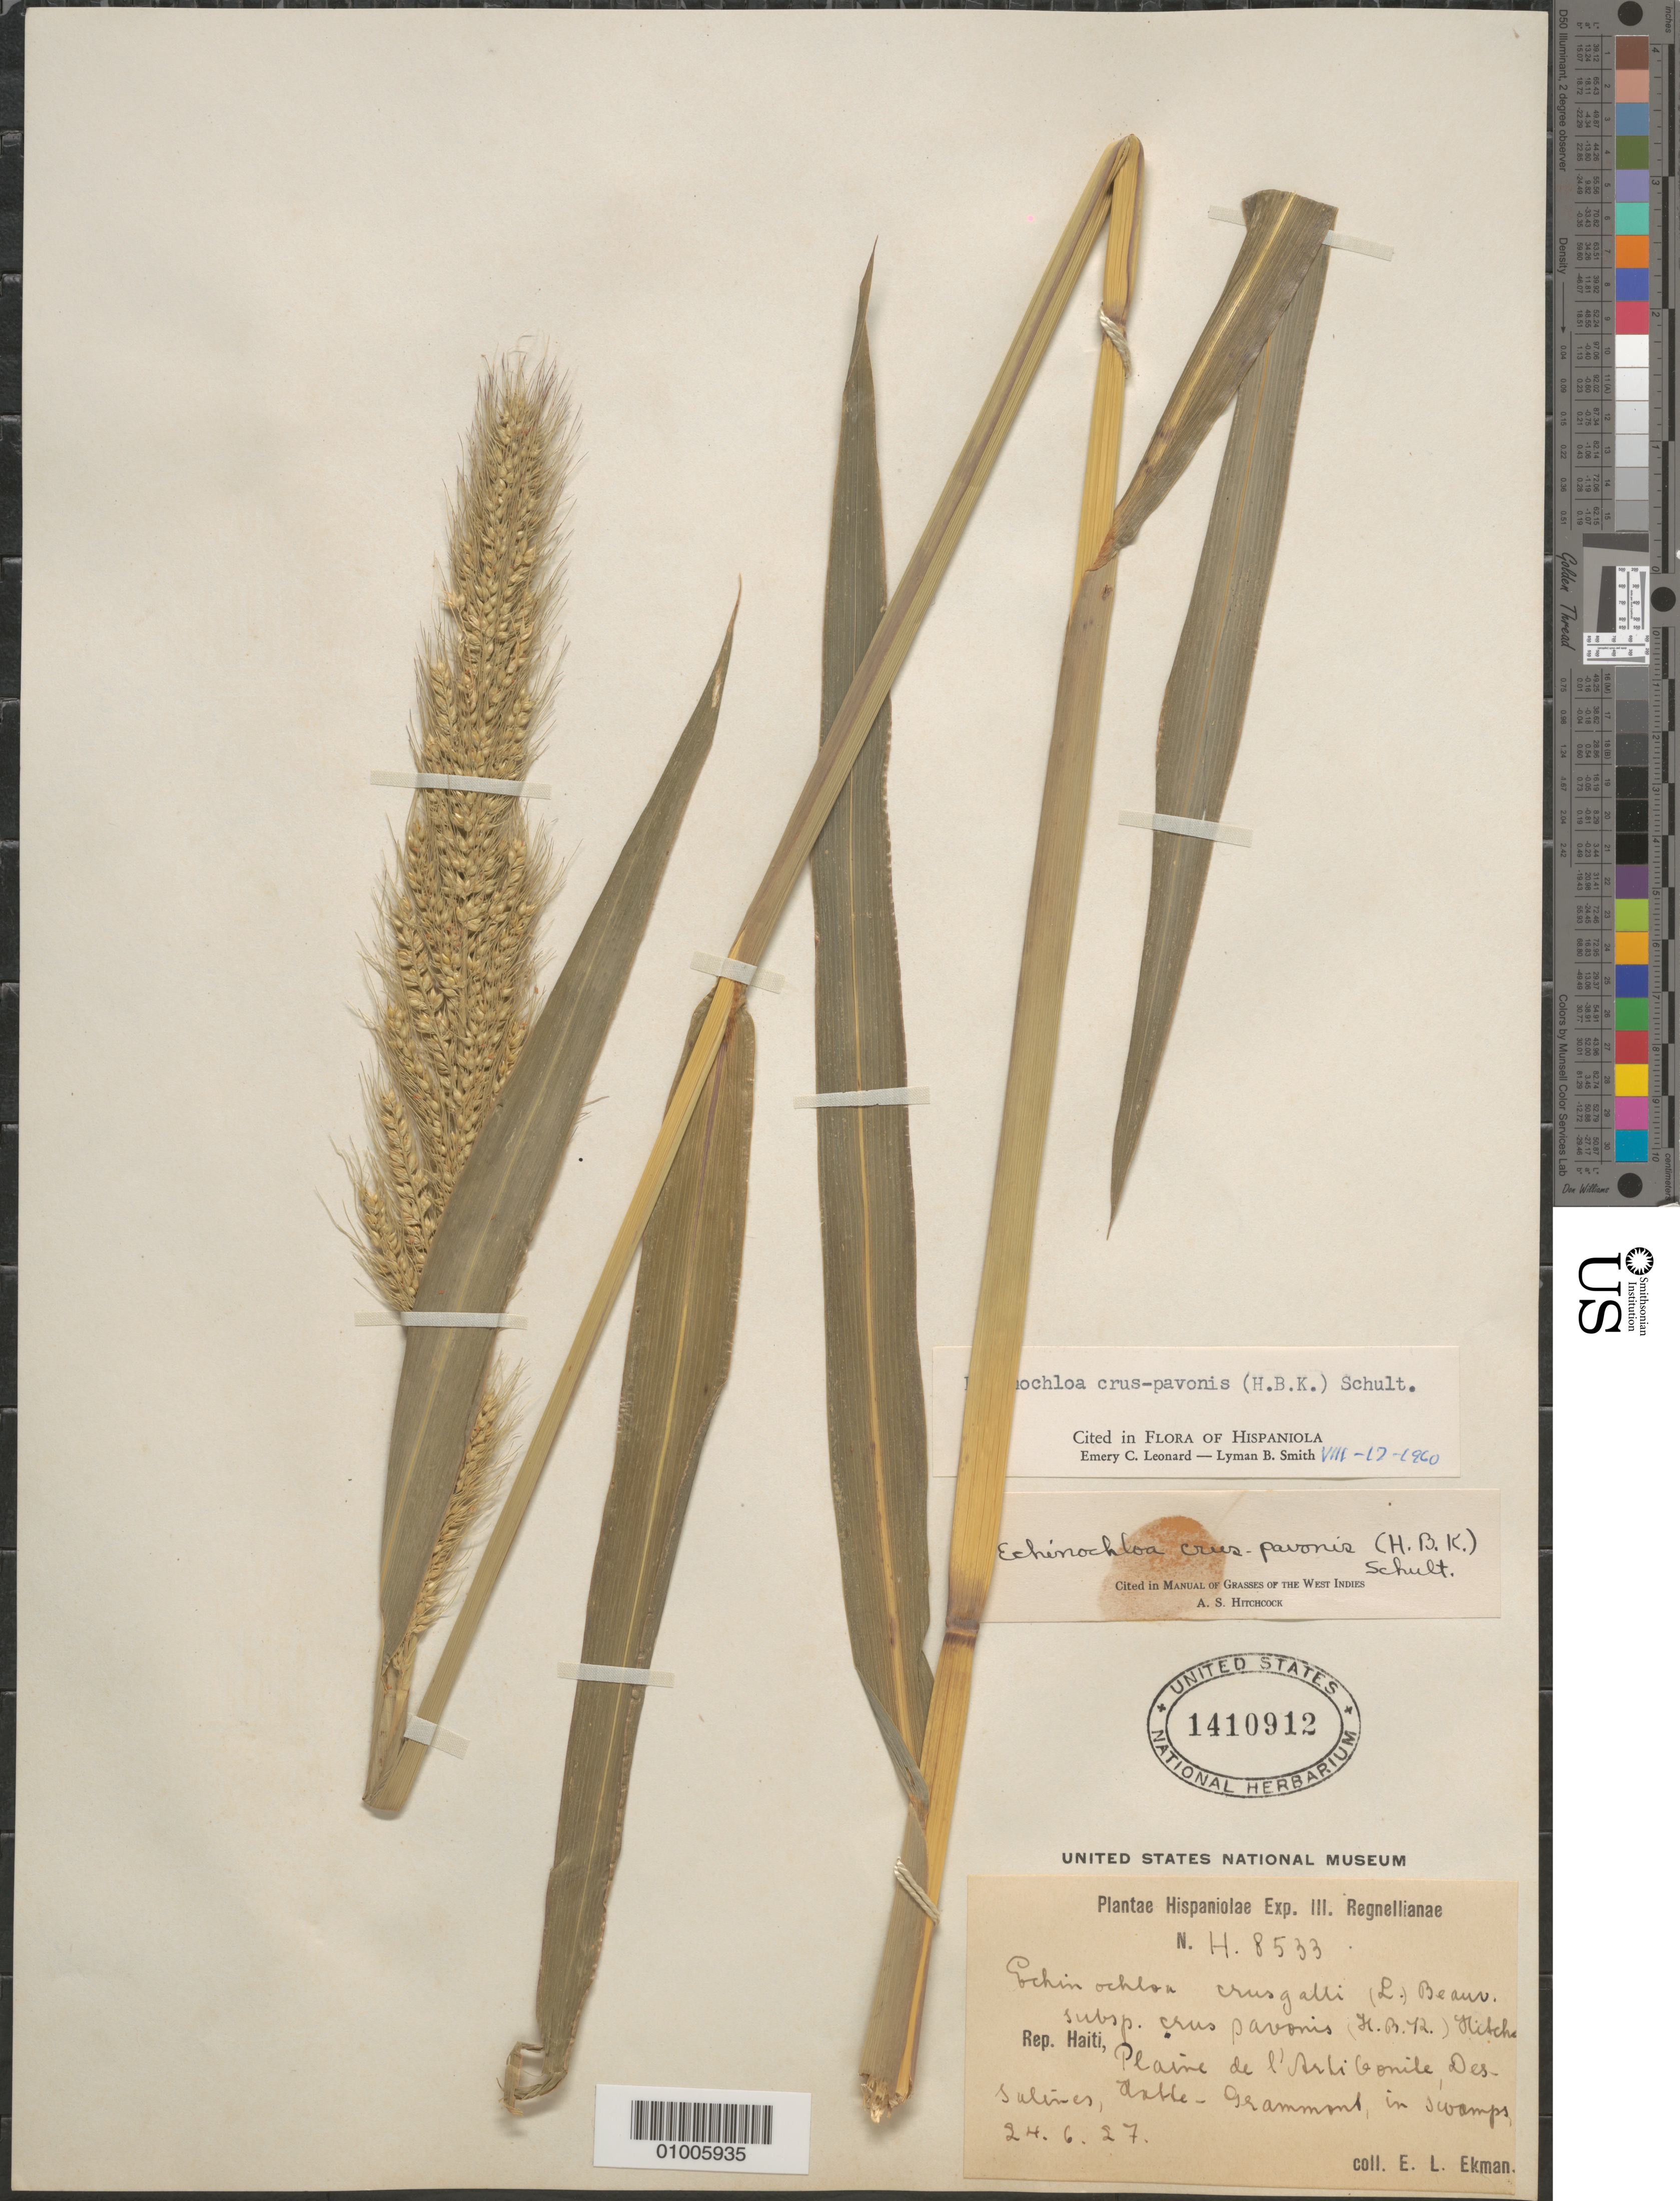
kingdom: Plantae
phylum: Tracheophyta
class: Liliopsida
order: Poales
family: Poaceae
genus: Echinochloa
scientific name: Echinochloa crus-pavonis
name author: (Kunth) Schult.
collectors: E. L. Ekman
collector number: H 8533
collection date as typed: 24 Jun 1927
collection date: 1927-06-24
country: Haiti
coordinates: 0 N, 0 E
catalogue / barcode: US 1410912